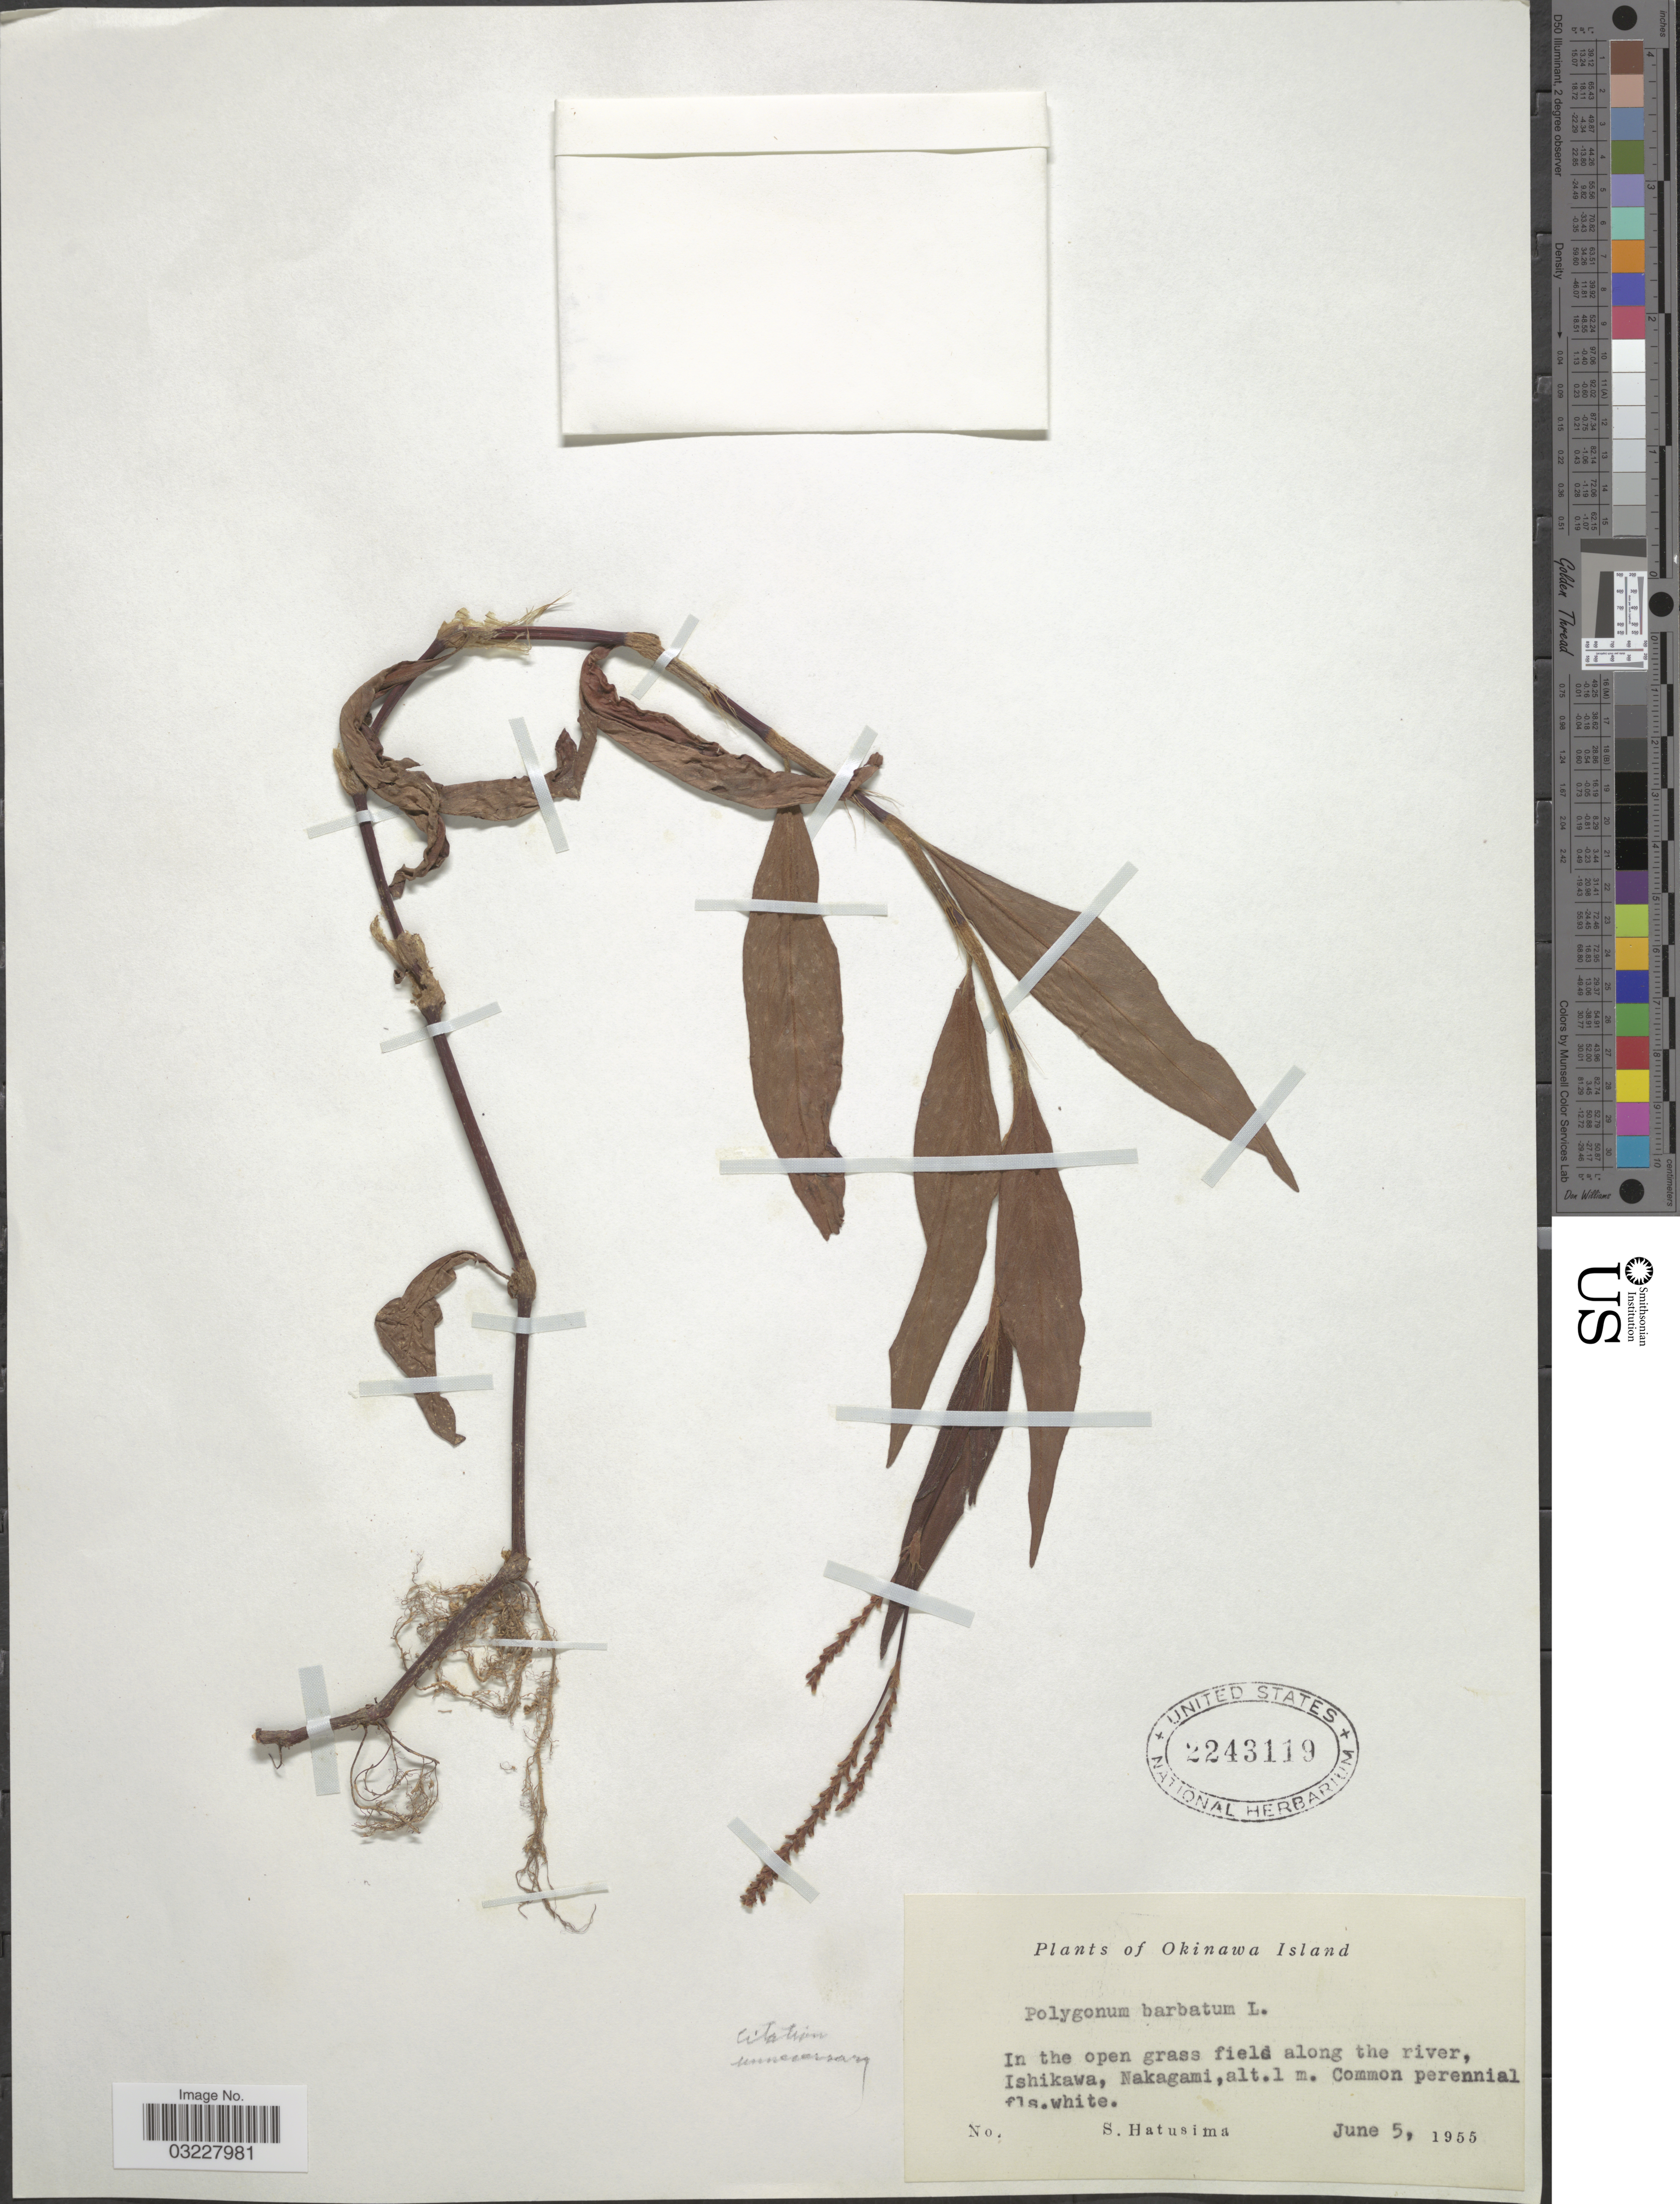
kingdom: Plantae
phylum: Tracheophyta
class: Magnoliopsida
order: Caryophyllales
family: Polygonaceae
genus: Polygonum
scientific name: Polygonum barbatum var. barbatum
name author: L.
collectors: S. Hatusima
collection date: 1955-06-05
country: Japan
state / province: Okinawa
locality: Okinawa Island. Ishikawa, Nakagami.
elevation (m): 1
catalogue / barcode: US 2243119